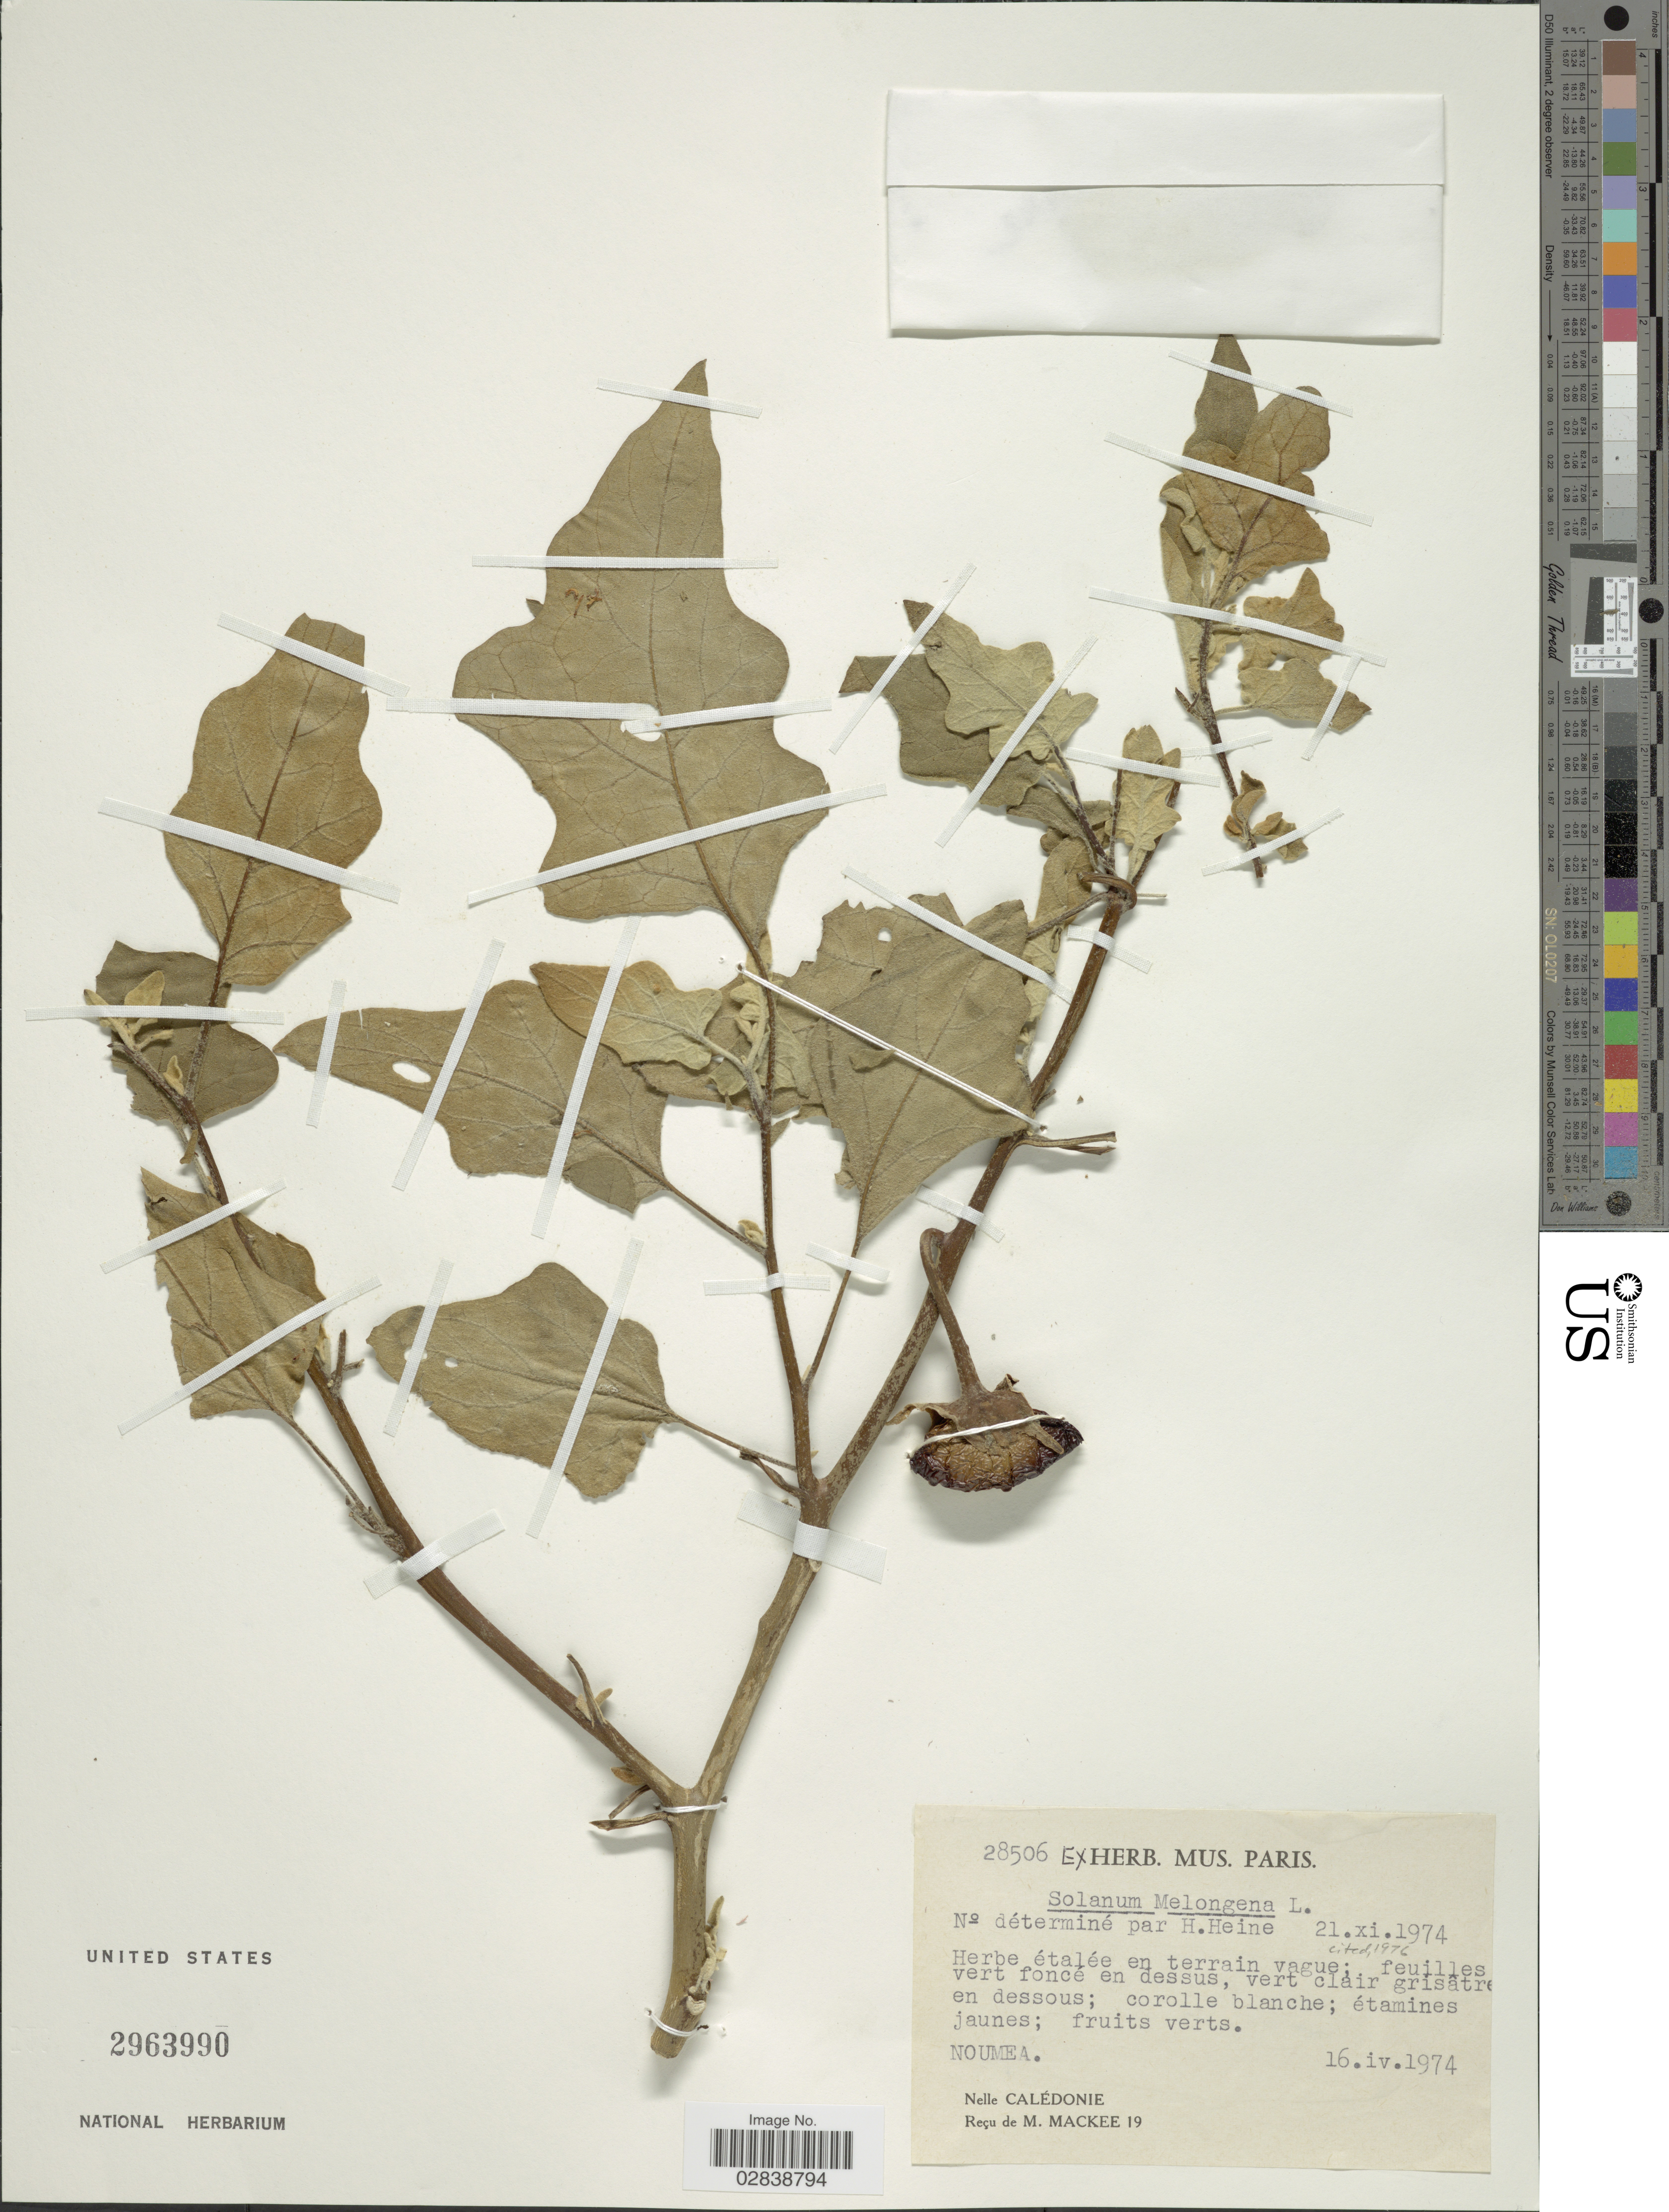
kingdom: Plantae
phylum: Tracheophyta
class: Magnoliopsida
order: Solanales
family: Solanaceae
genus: Solanum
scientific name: Solanum melongena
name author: L.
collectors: M. Mackee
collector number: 28506/19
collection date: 1974-04-16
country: New Caledonia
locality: Noumea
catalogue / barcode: US 2963990